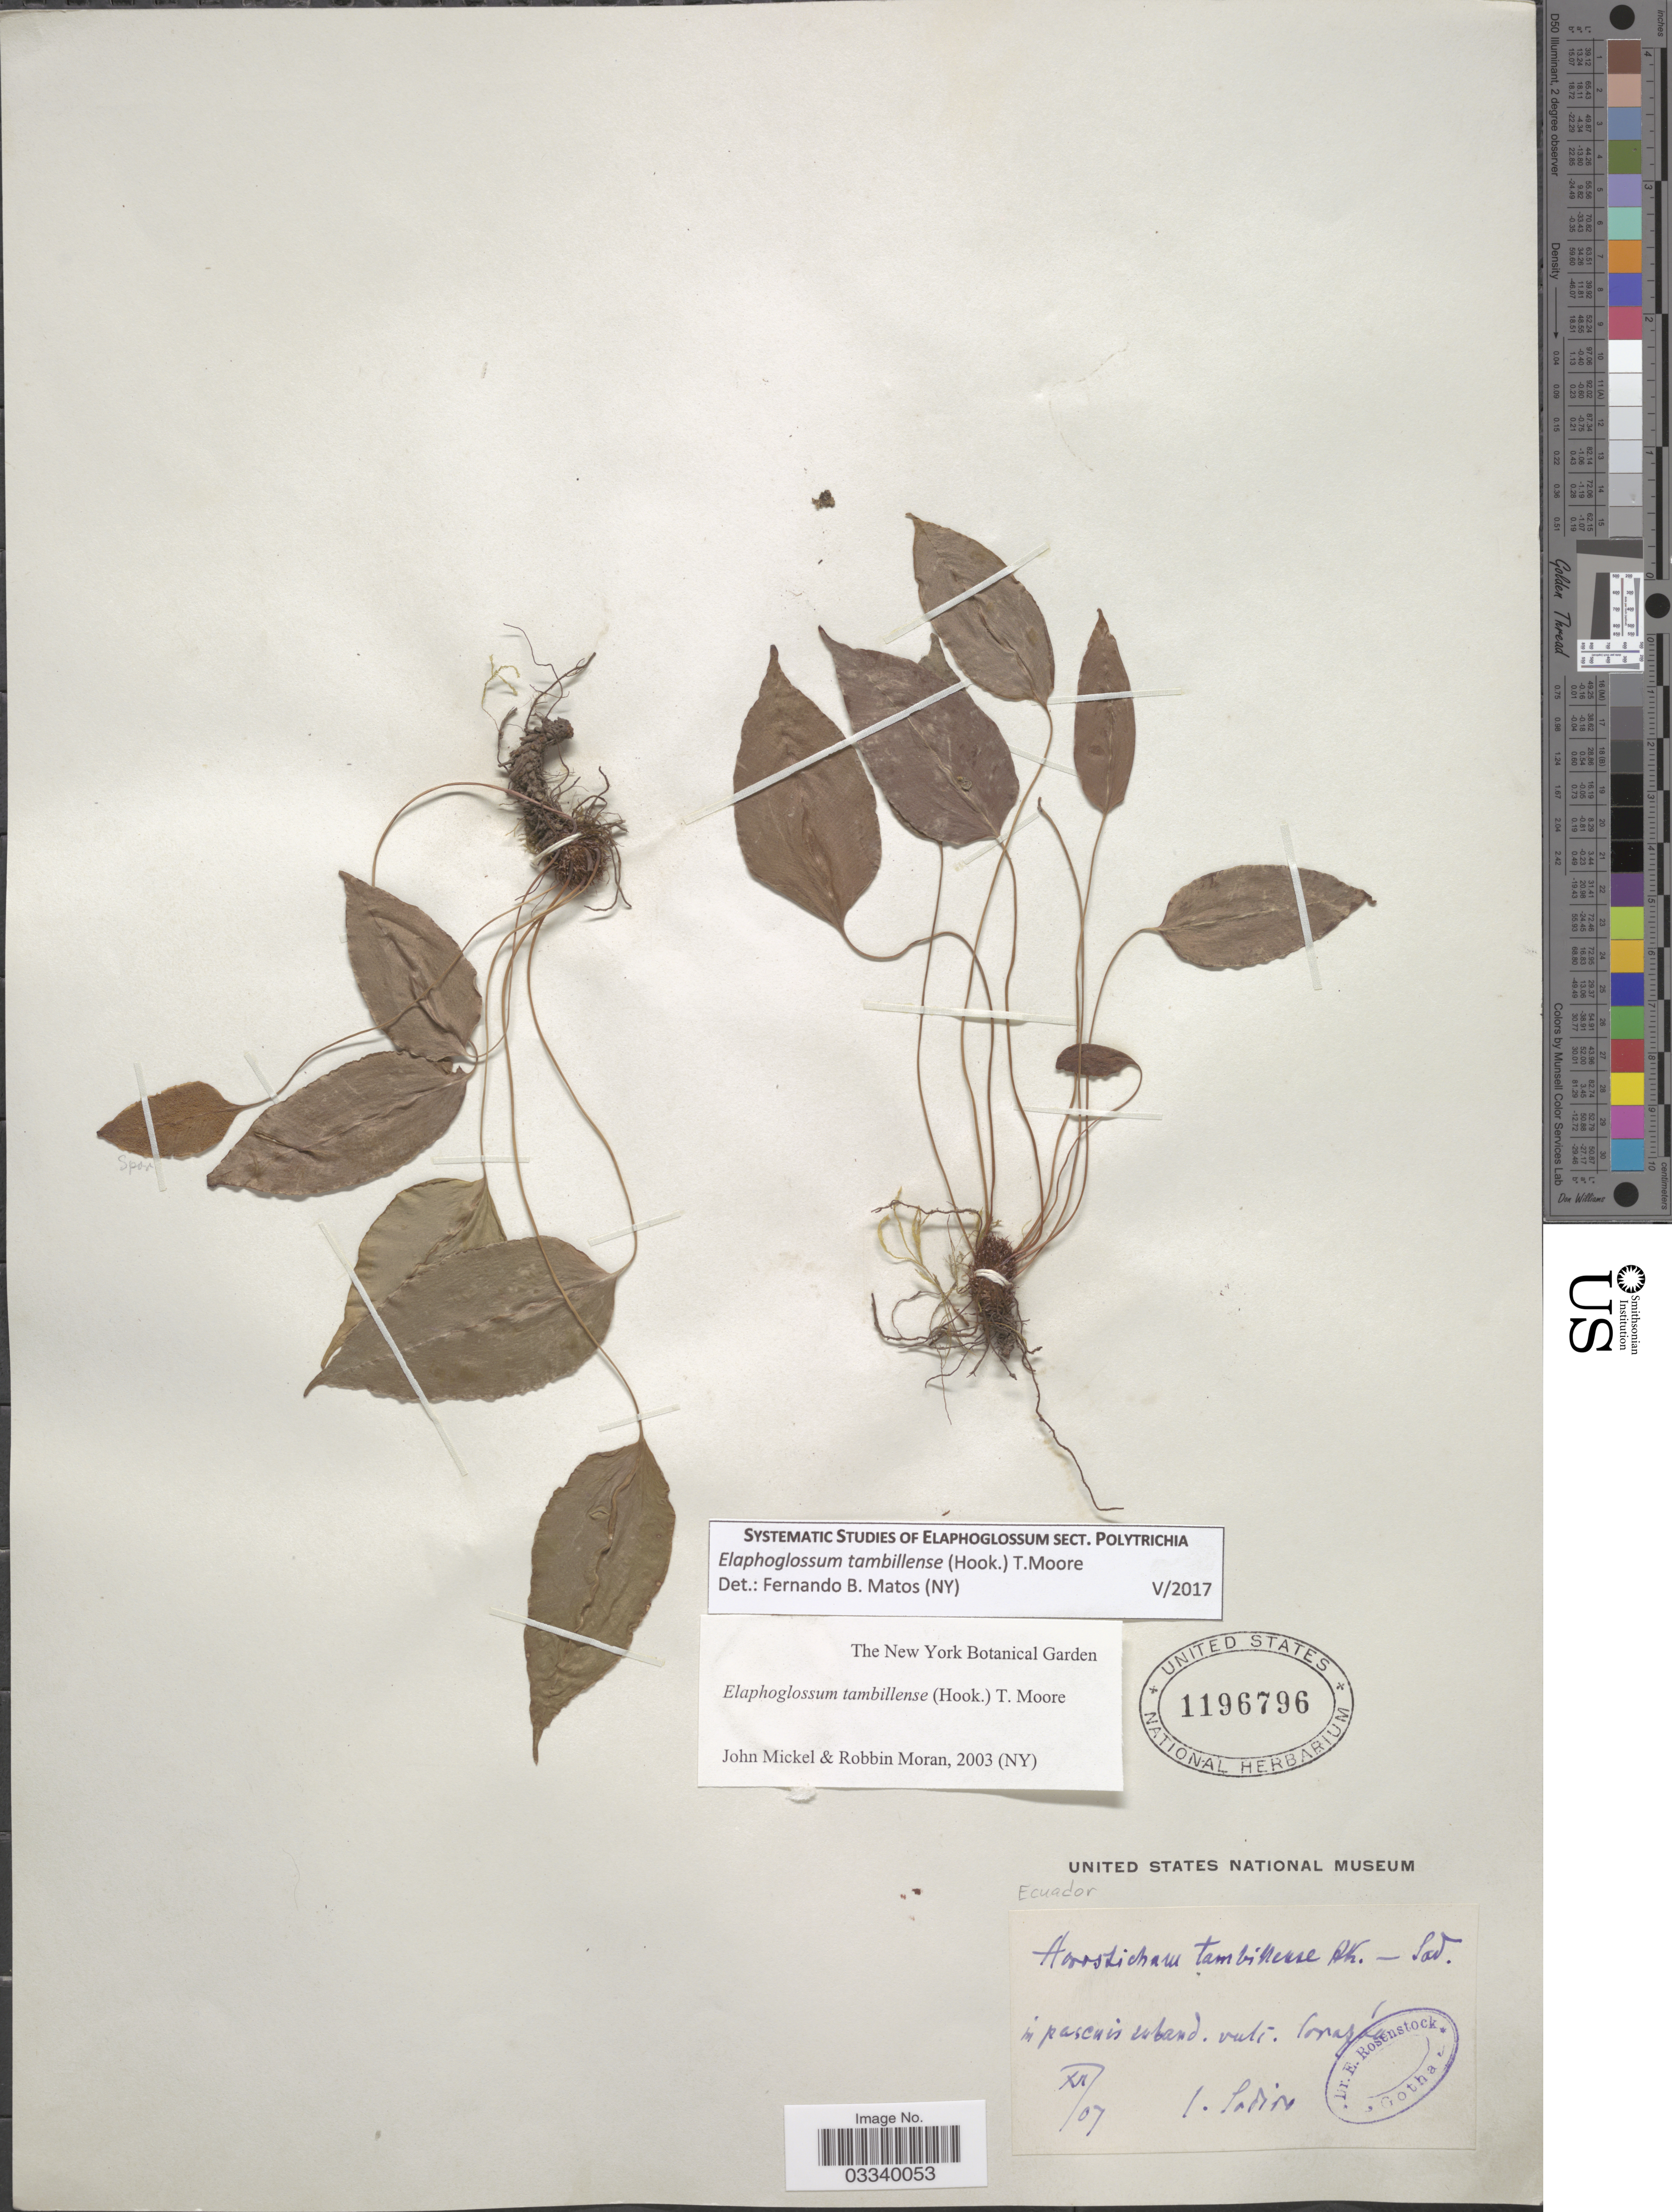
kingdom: Plantae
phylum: Tracheophyta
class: Polypodiopsida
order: Polypodiales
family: Dryopteridaceae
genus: Elaphoglossum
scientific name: Elaphoglossum tambillense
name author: (Hook.) T. Moore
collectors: L. Sadiro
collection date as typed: Transcribed d/m/y: /12/7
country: Ecuador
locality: In pascuis suband. vulc. Corazón.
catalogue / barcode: US 1196796